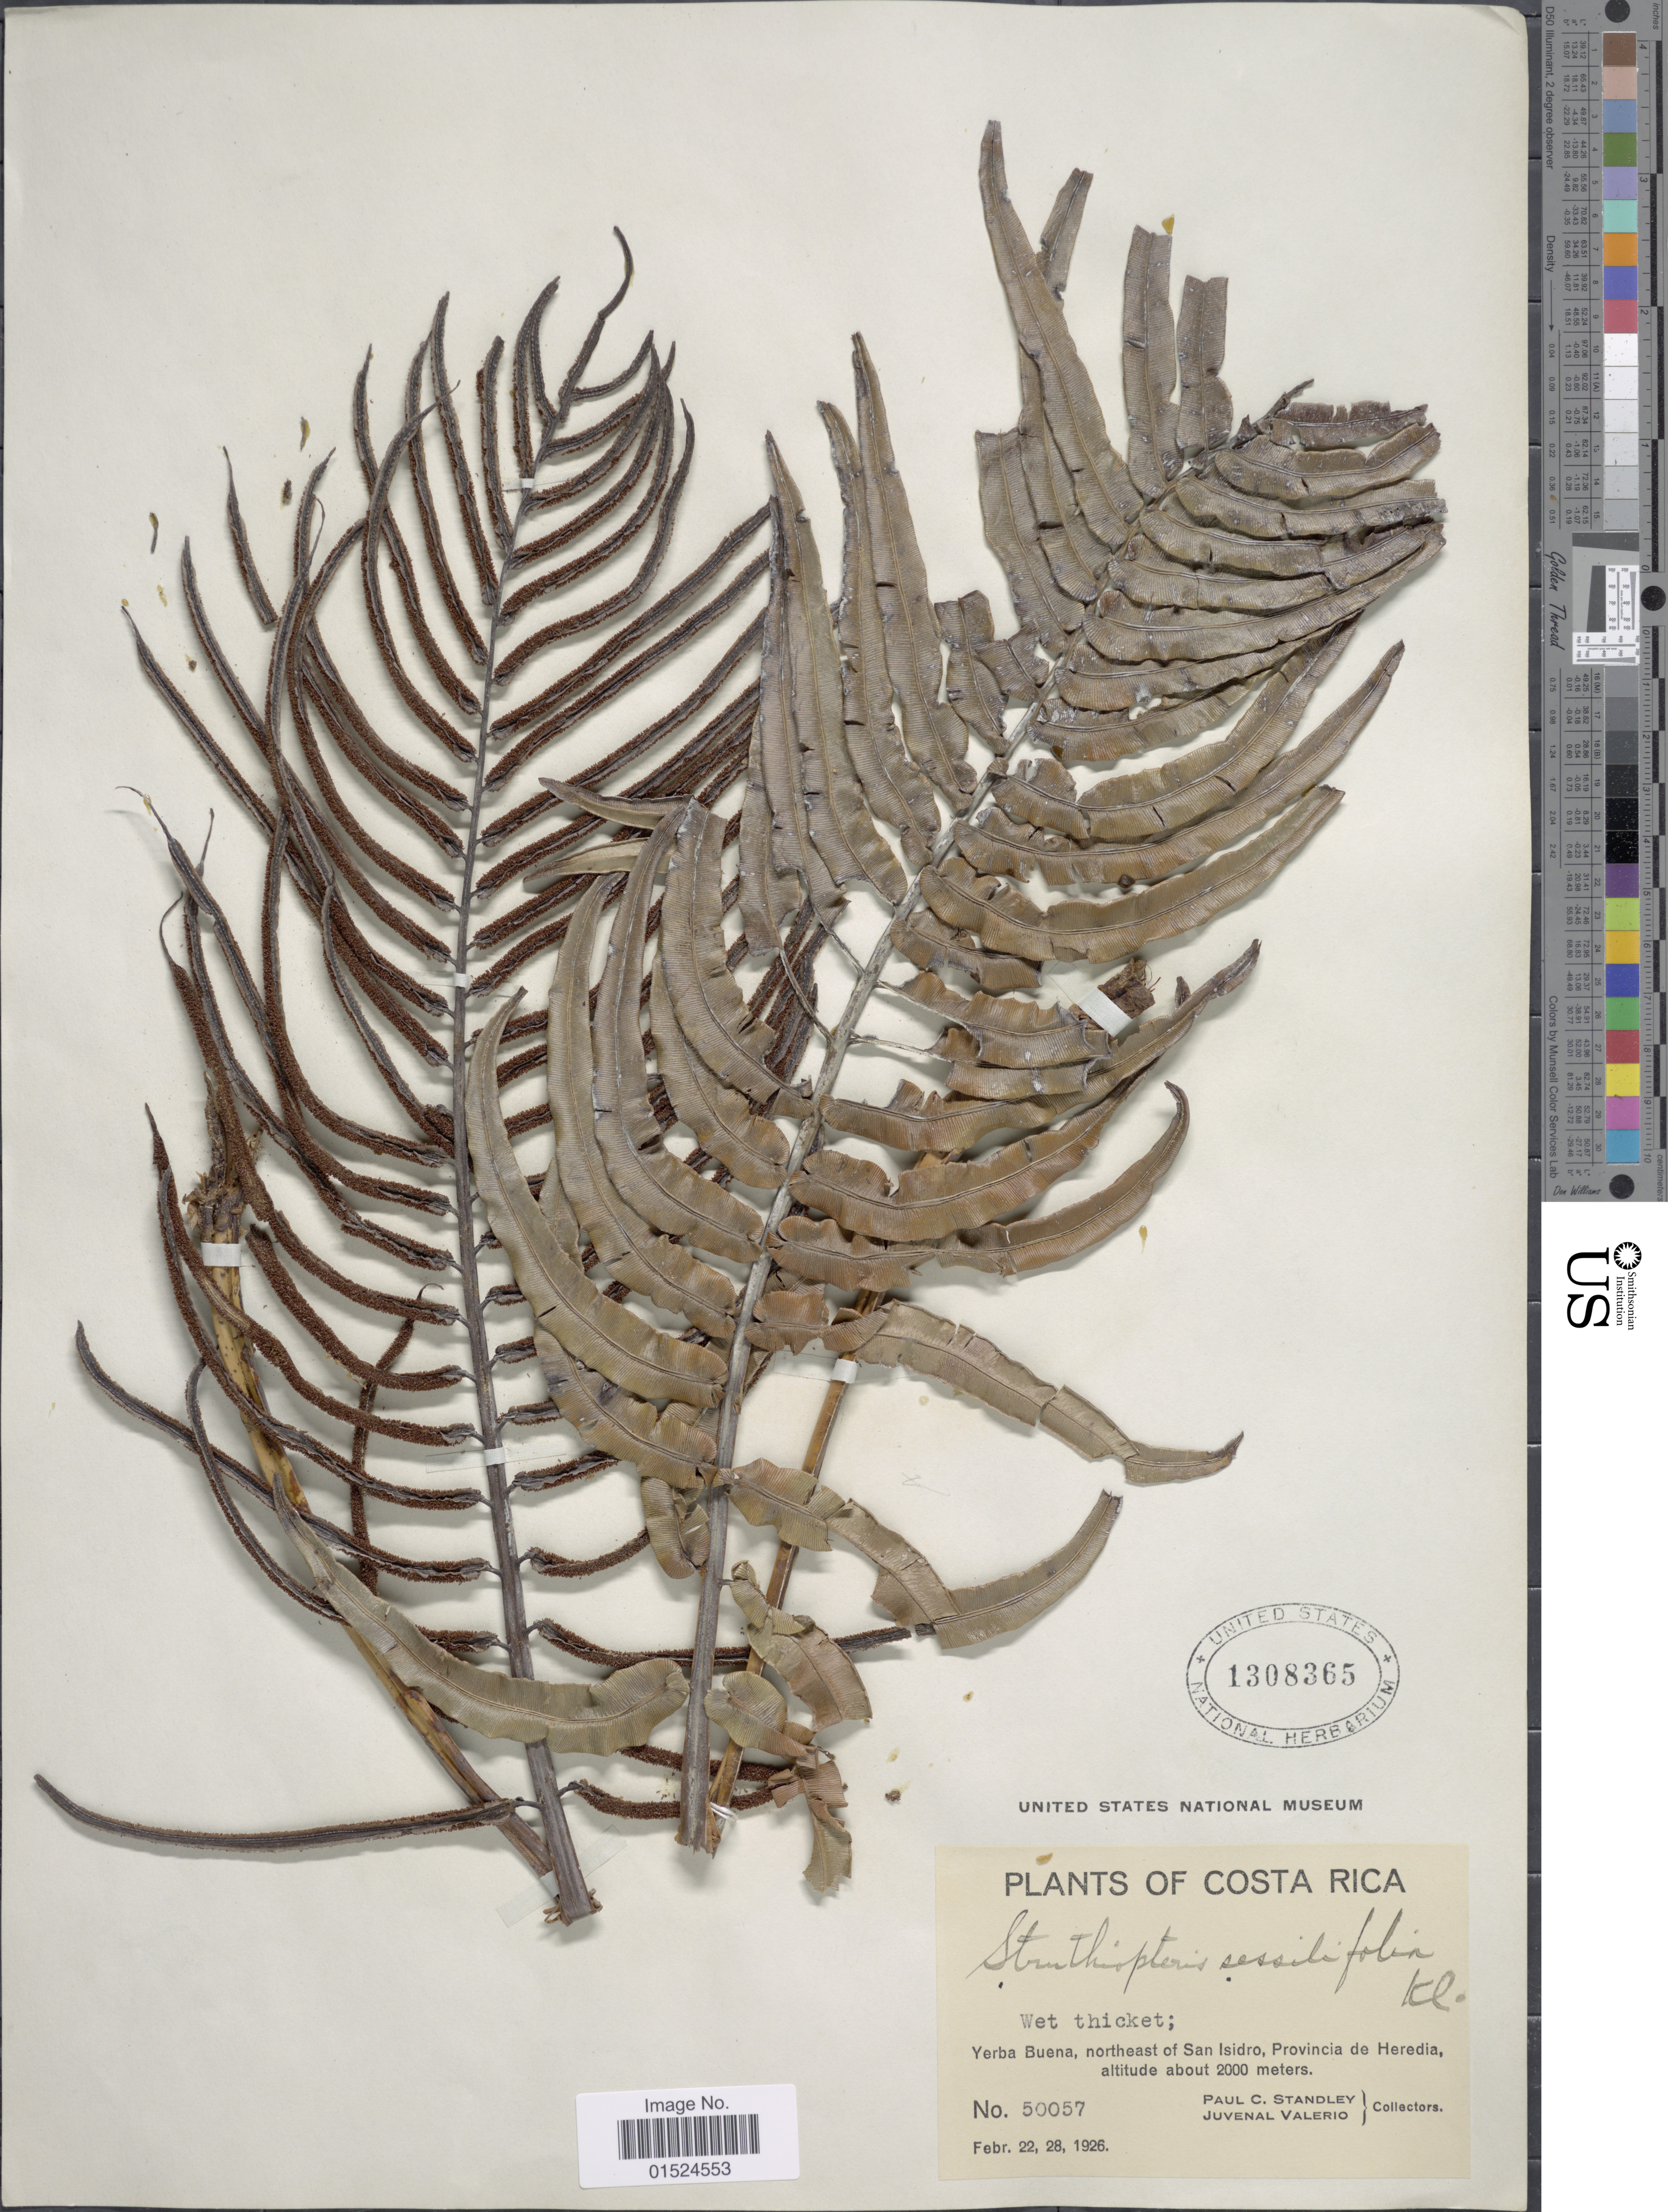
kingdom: Plantae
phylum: Tracheophyta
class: Polypodiopsida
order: Polypodiales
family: Blechnaceae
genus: Blechnum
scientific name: Blechnum sessilifolium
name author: (Klotzsch ex Christ) C. Chr.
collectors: P. C. Standley & J. Valerio R.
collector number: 50057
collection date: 1926-02-22/1926-02-28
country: Costa Rica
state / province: Heredia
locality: Yerba Buena, northeast of San Isidro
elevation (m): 2000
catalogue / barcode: US 1308365